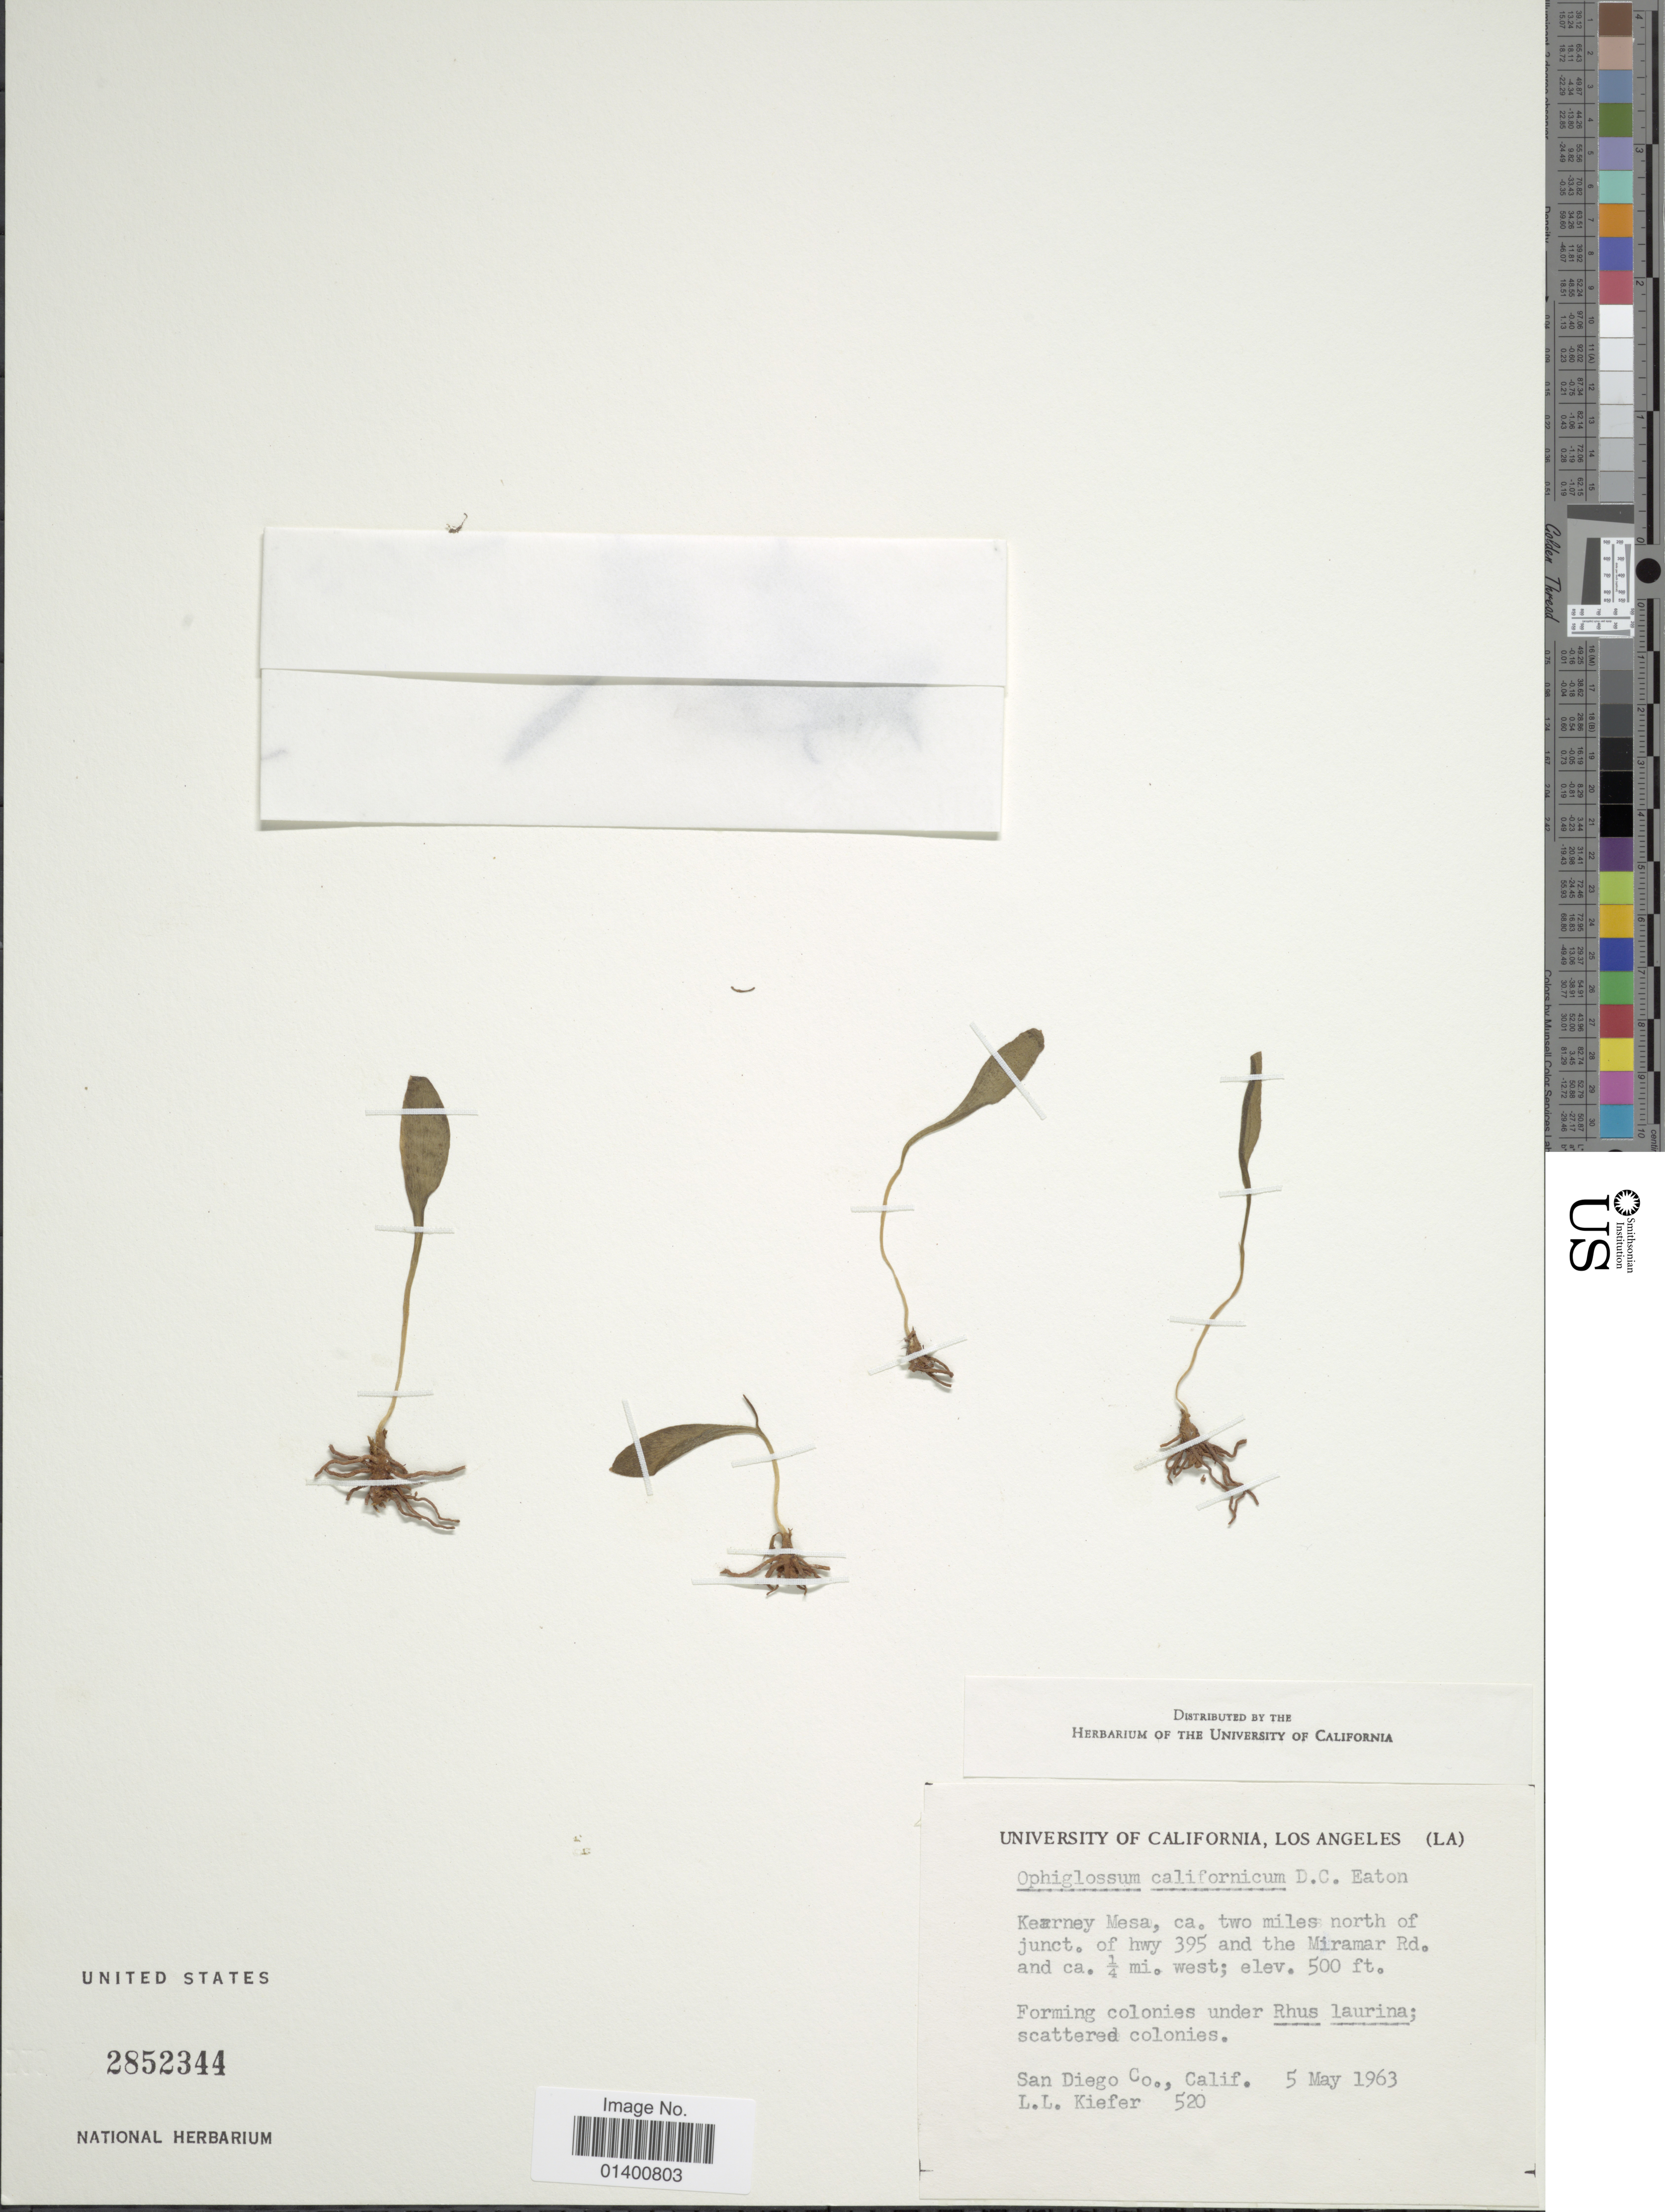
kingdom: Plantae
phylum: Tracheophyta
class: Polypodiopsida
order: Ophioglossales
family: Ophioglossaceae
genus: Ophioglossum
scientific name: Ophioglossum lusitanicum subsp. californicum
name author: (Prantl) R.T. Clausen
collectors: I. Kiefer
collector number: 520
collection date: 1963-05-05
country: United States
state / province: California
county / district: San Diego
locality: Kearney Mesa, ca. two miles north of junct. of hwy 395 and the Miramar Rd. and ca. ¼ mi. west, San Diego Co.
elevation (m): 152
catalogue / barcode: US 2852344